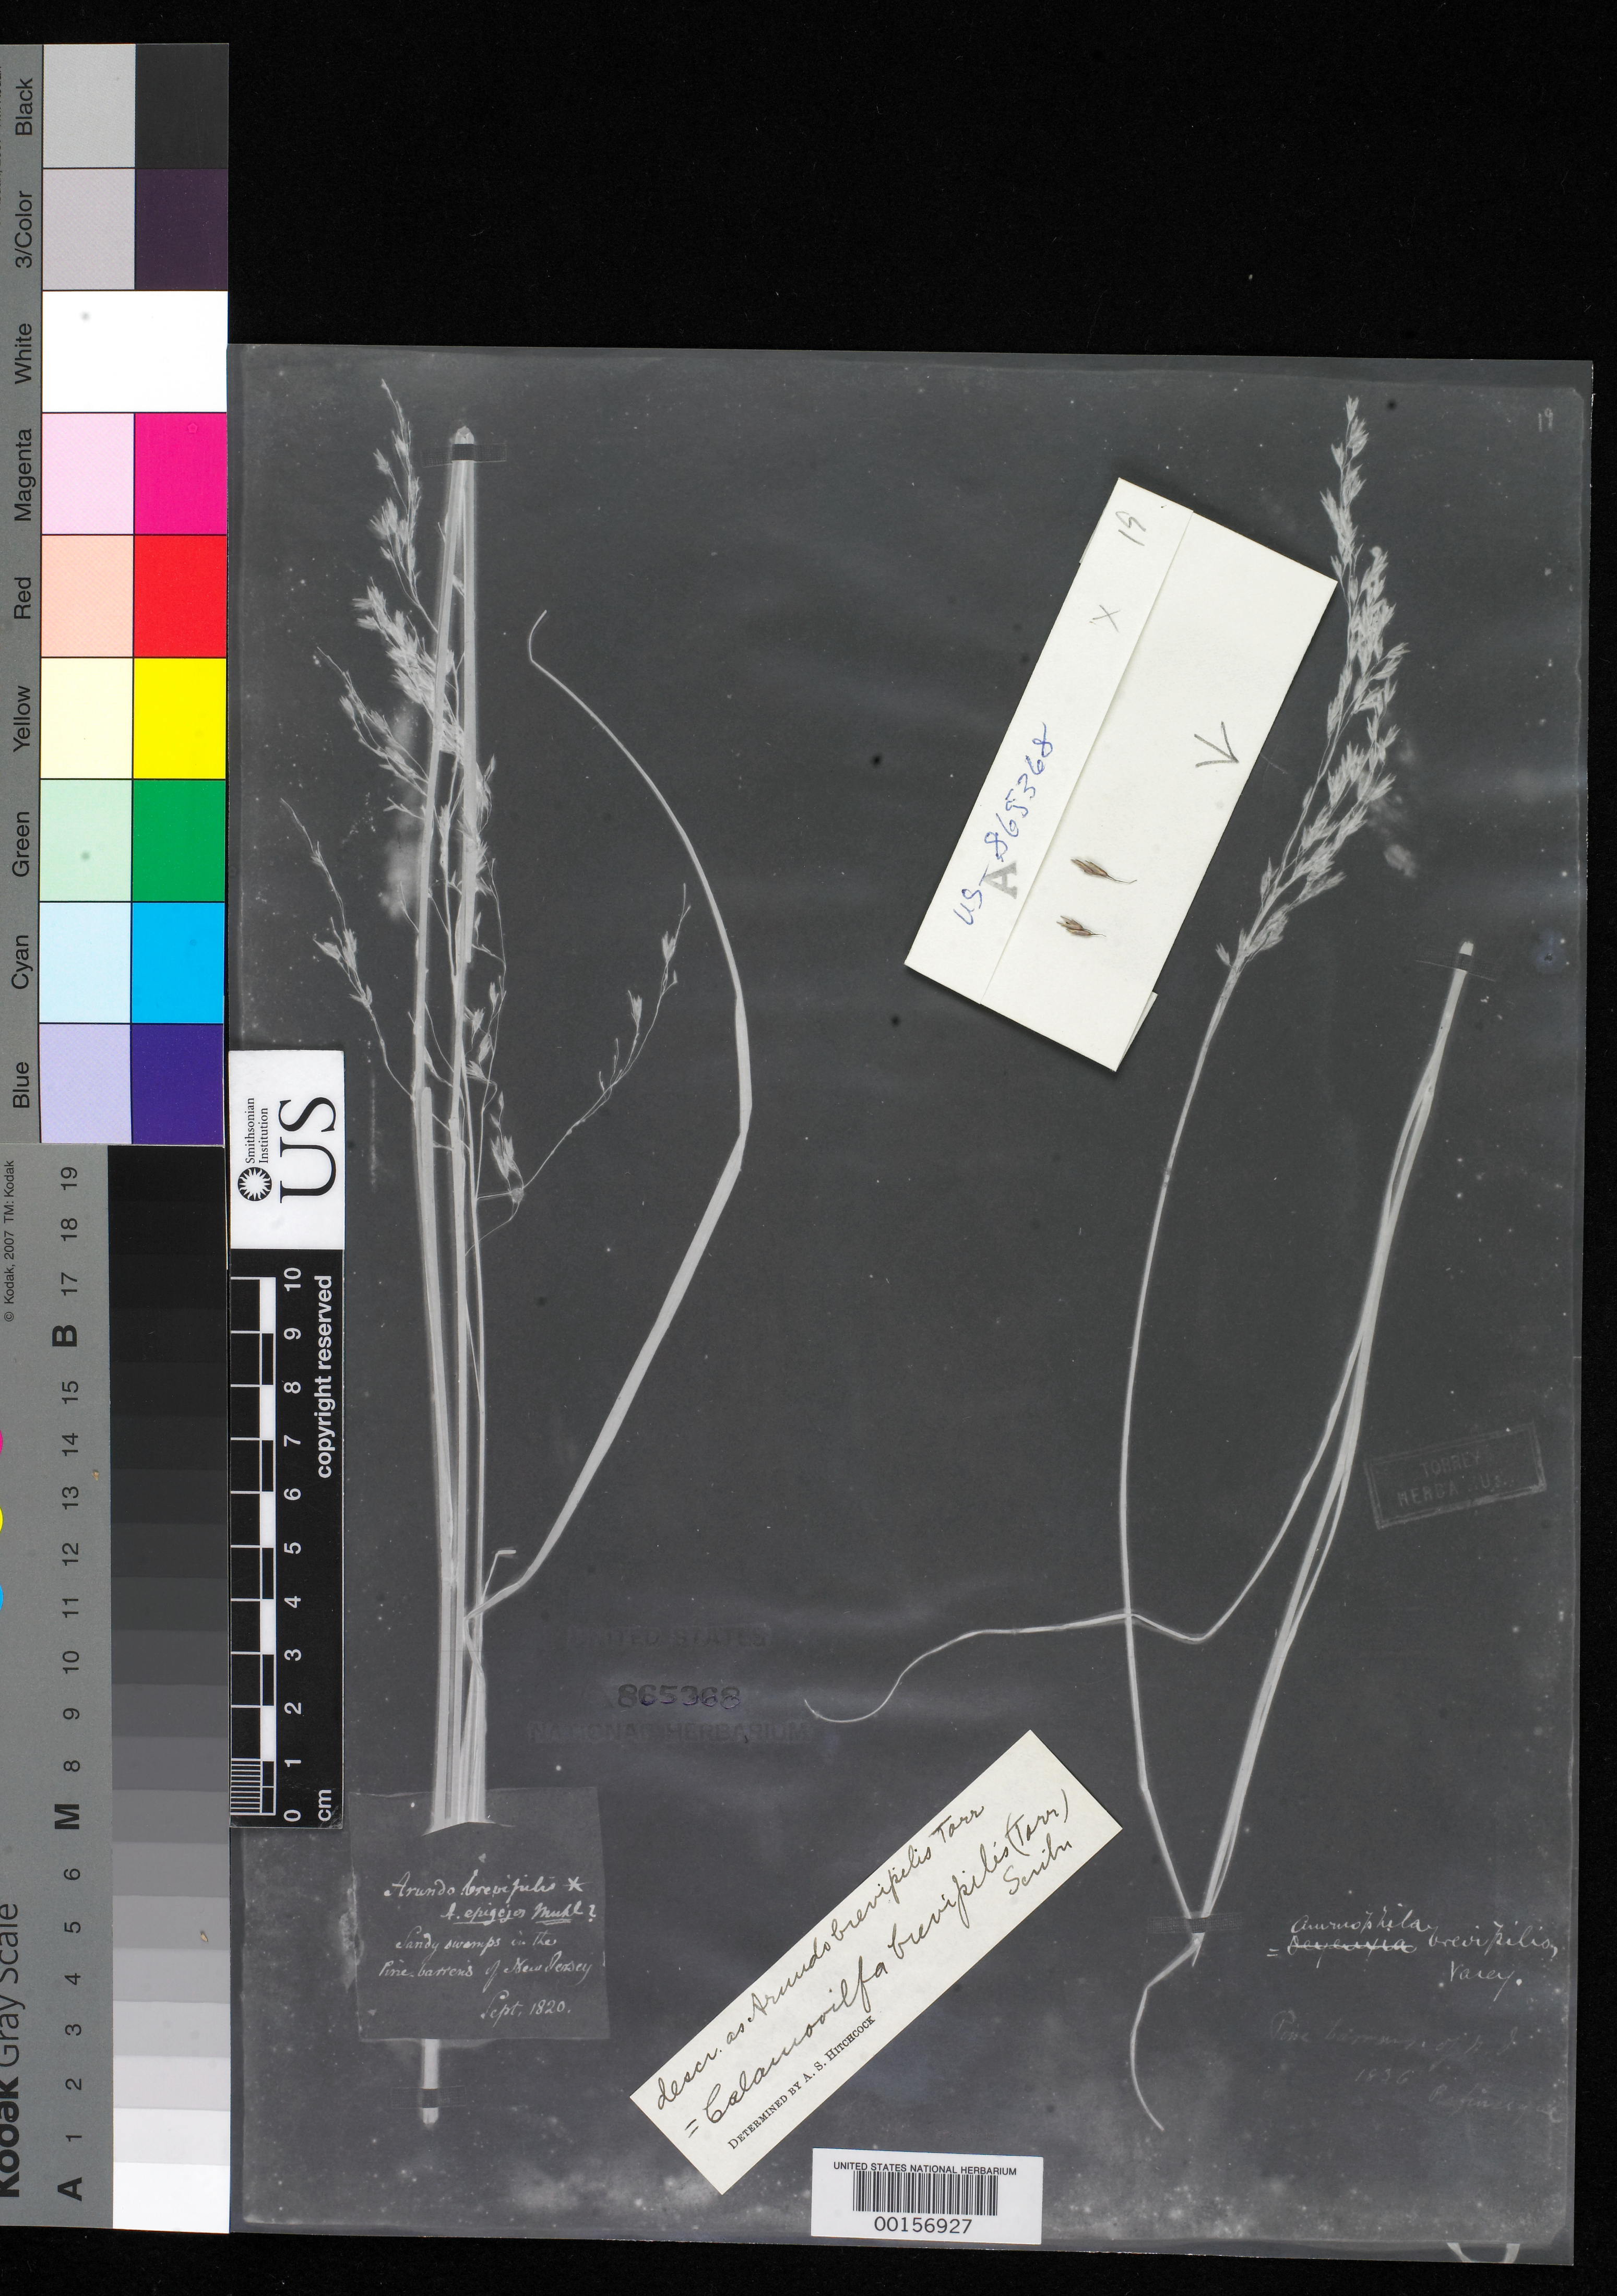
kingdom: Plantae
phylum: Tracheophyta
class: Liliopsida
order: Poales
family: Poaceae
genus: Arundo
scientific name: Arundo brevipilis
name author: Torr.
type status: Type Fragment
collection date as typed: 1820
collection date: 1820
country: United States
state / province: New Jersey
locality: Near Quaker Bridge, sandy swamps in pine barrens.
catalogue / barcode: US 865368A